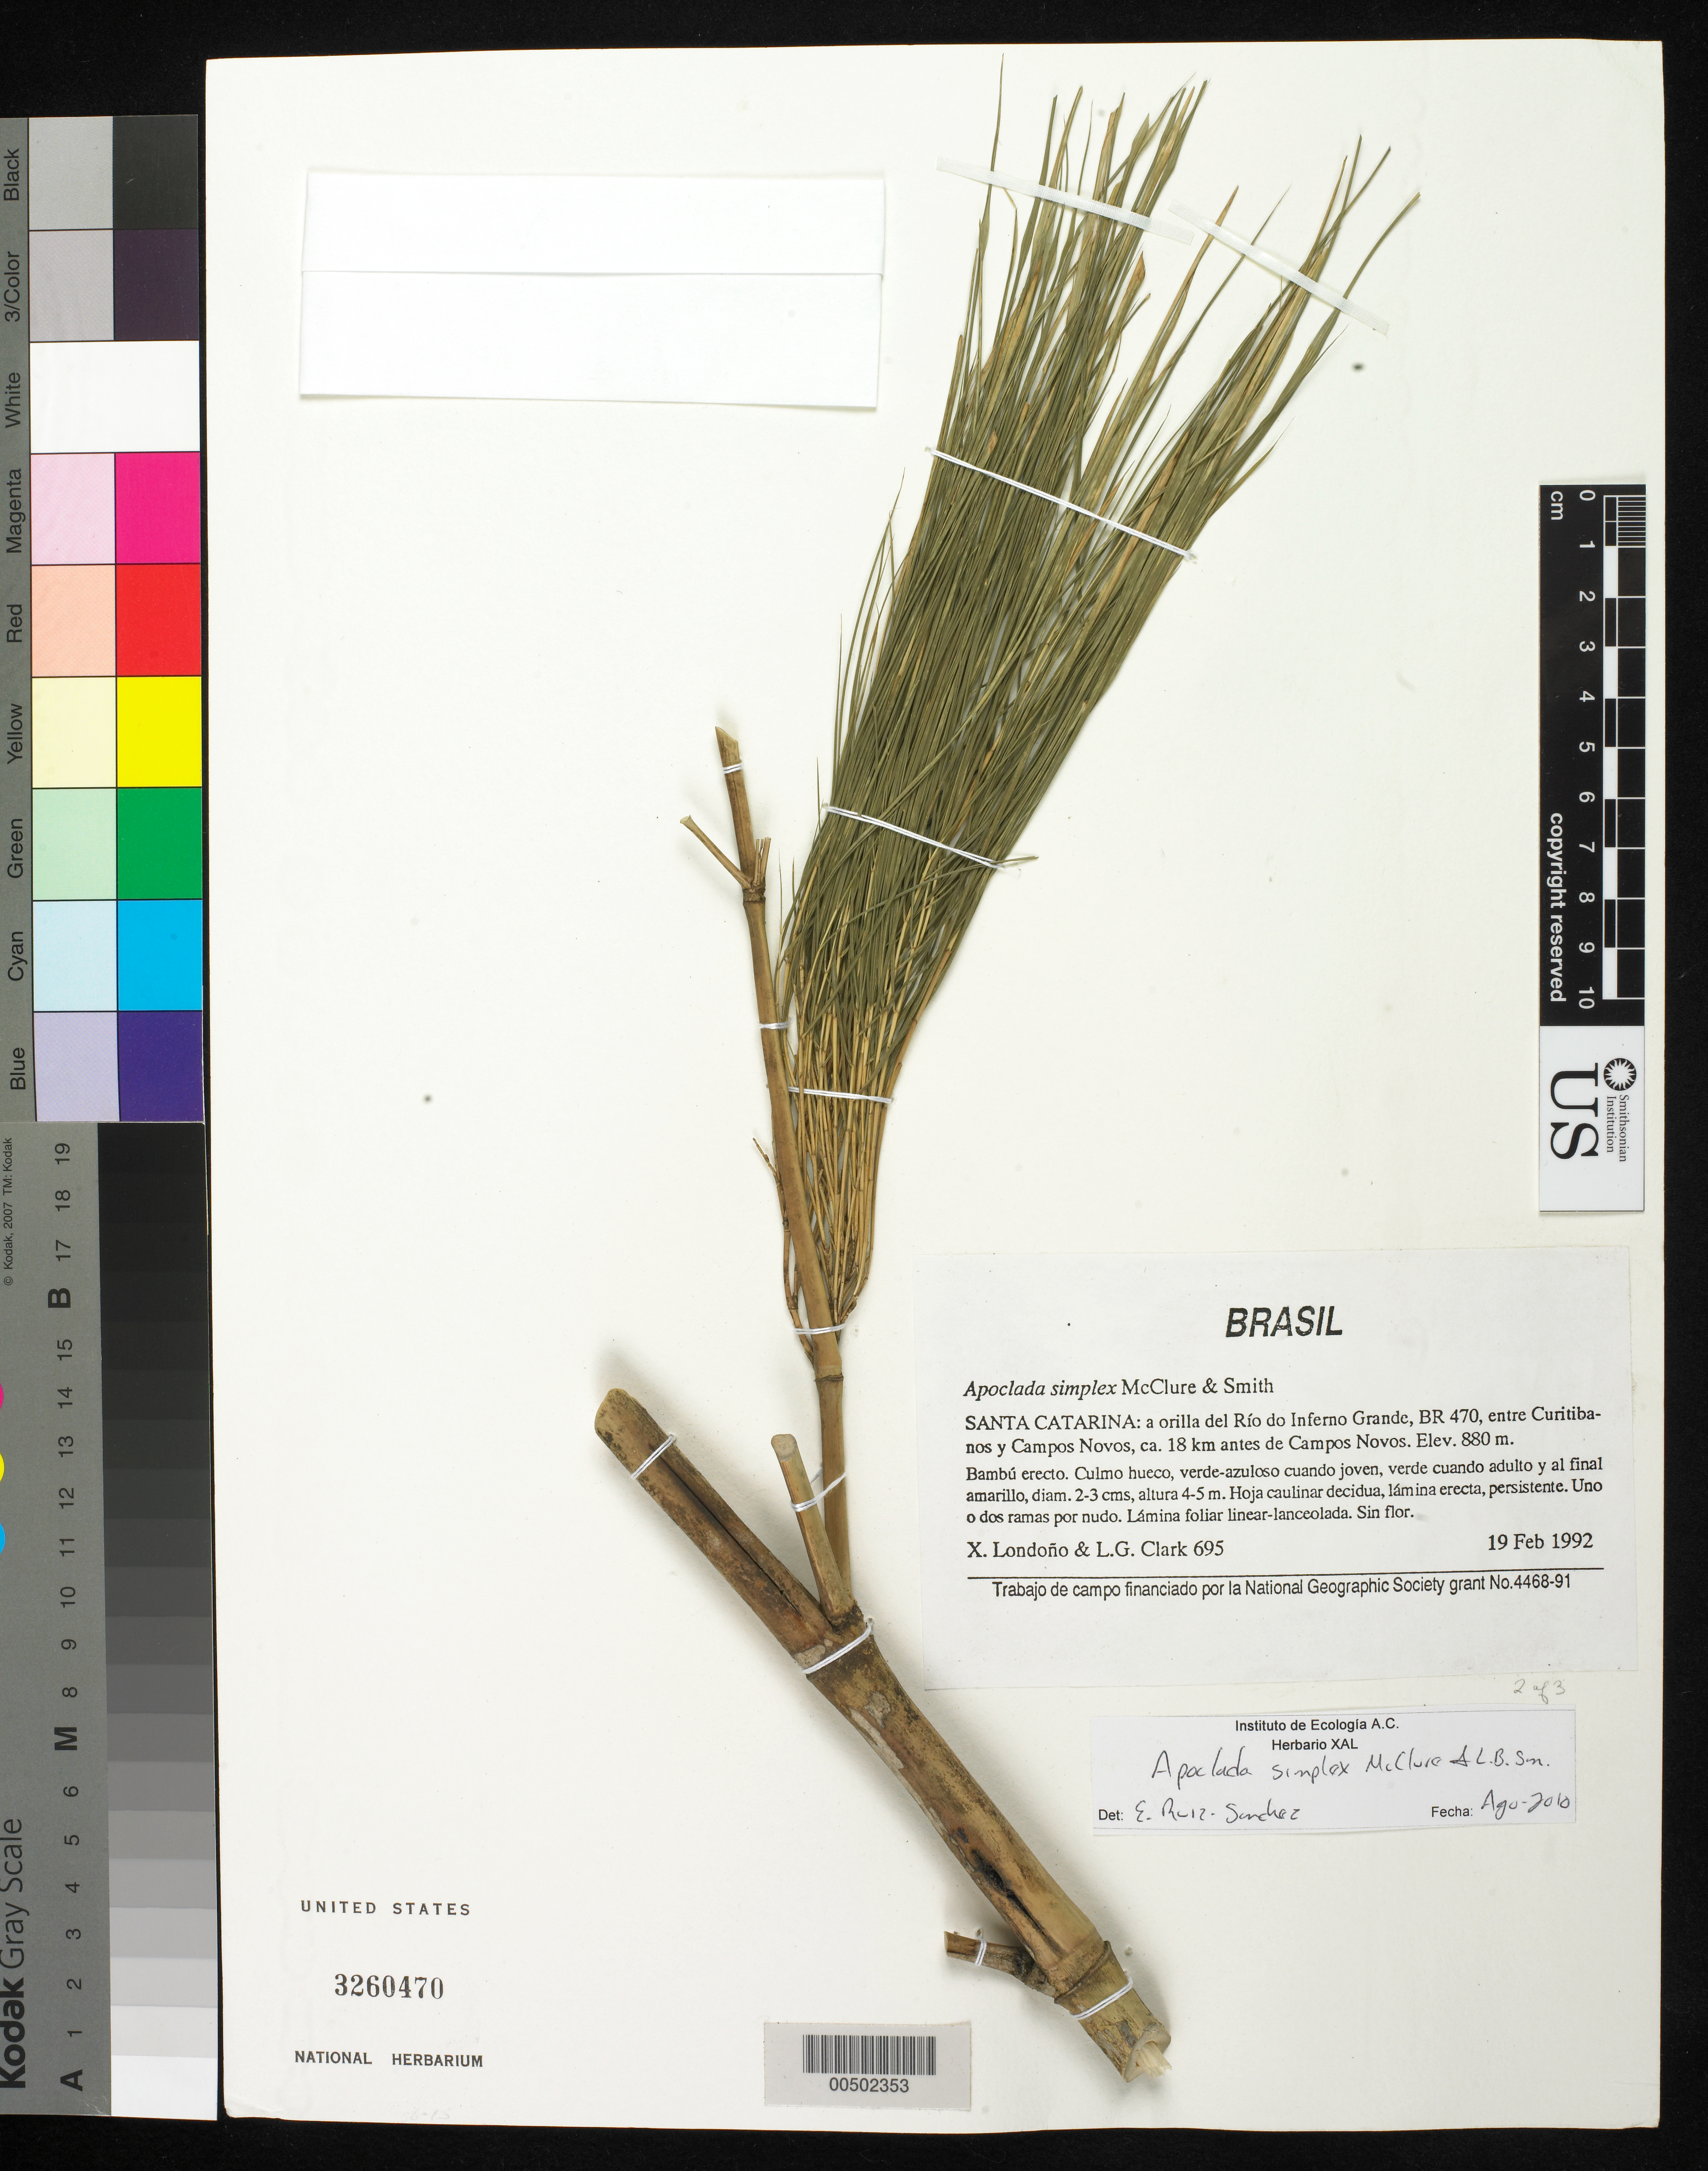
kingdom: Plantae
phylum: Tracheophyta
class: Liliopsida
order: Poales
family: Poaceae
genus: Apoclada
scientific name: Apoclada simplex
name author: McClure & L.B. Sm. in Reitz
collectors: X. Londoño & L. G. Clark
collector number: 695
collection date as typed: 19 Feb 1992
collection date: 1992-02-19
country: Brazil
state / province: Santa Catarina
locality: A orilla del rio do inferno grande, br470, entre curitibanos y campo novos, ca 18 km antes de campo novos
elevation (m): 880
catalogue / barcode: US 3260470